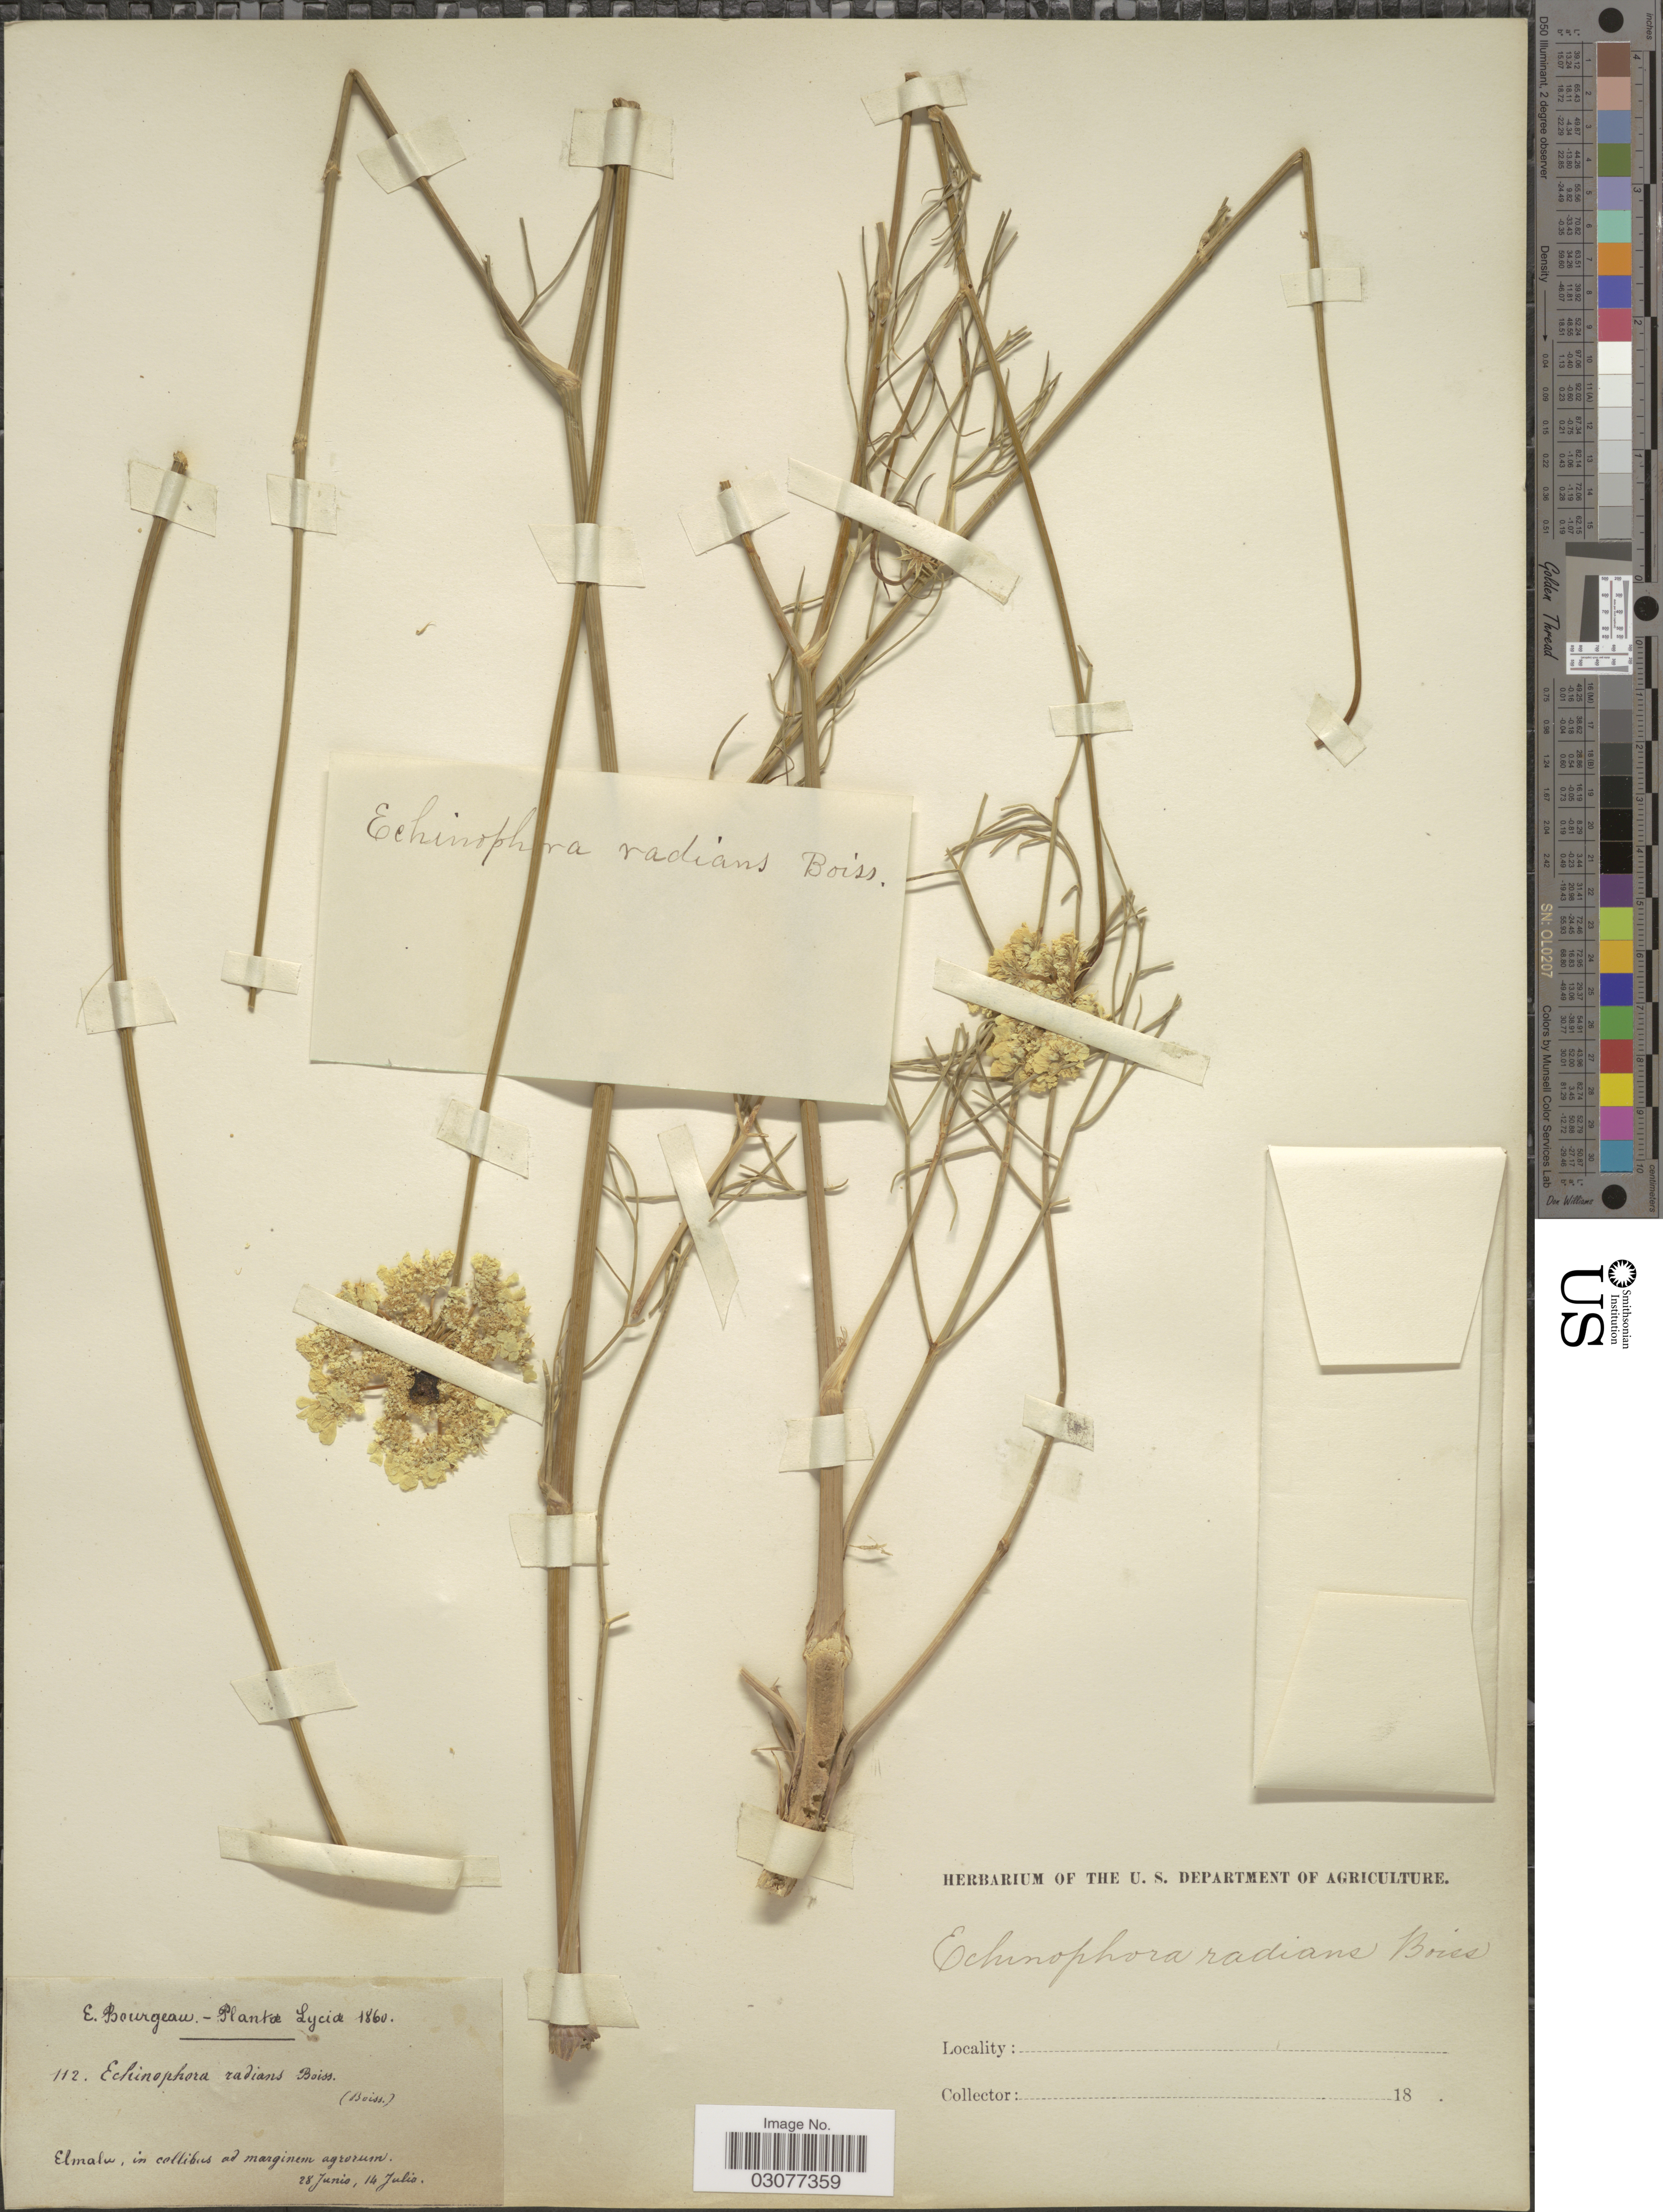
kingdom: Plantae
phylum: Tracheophyta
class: Magnoliopsida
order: Apiales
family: Apiaceae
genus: Echinophora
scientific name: Echinophora trichophylla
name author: Sm.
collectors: E. Bourgeau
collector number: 112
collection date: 1860-06-28/1860-07-14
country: Turkey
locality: Lyciæ, Elmalu, in collibus ad marginem agrorum.